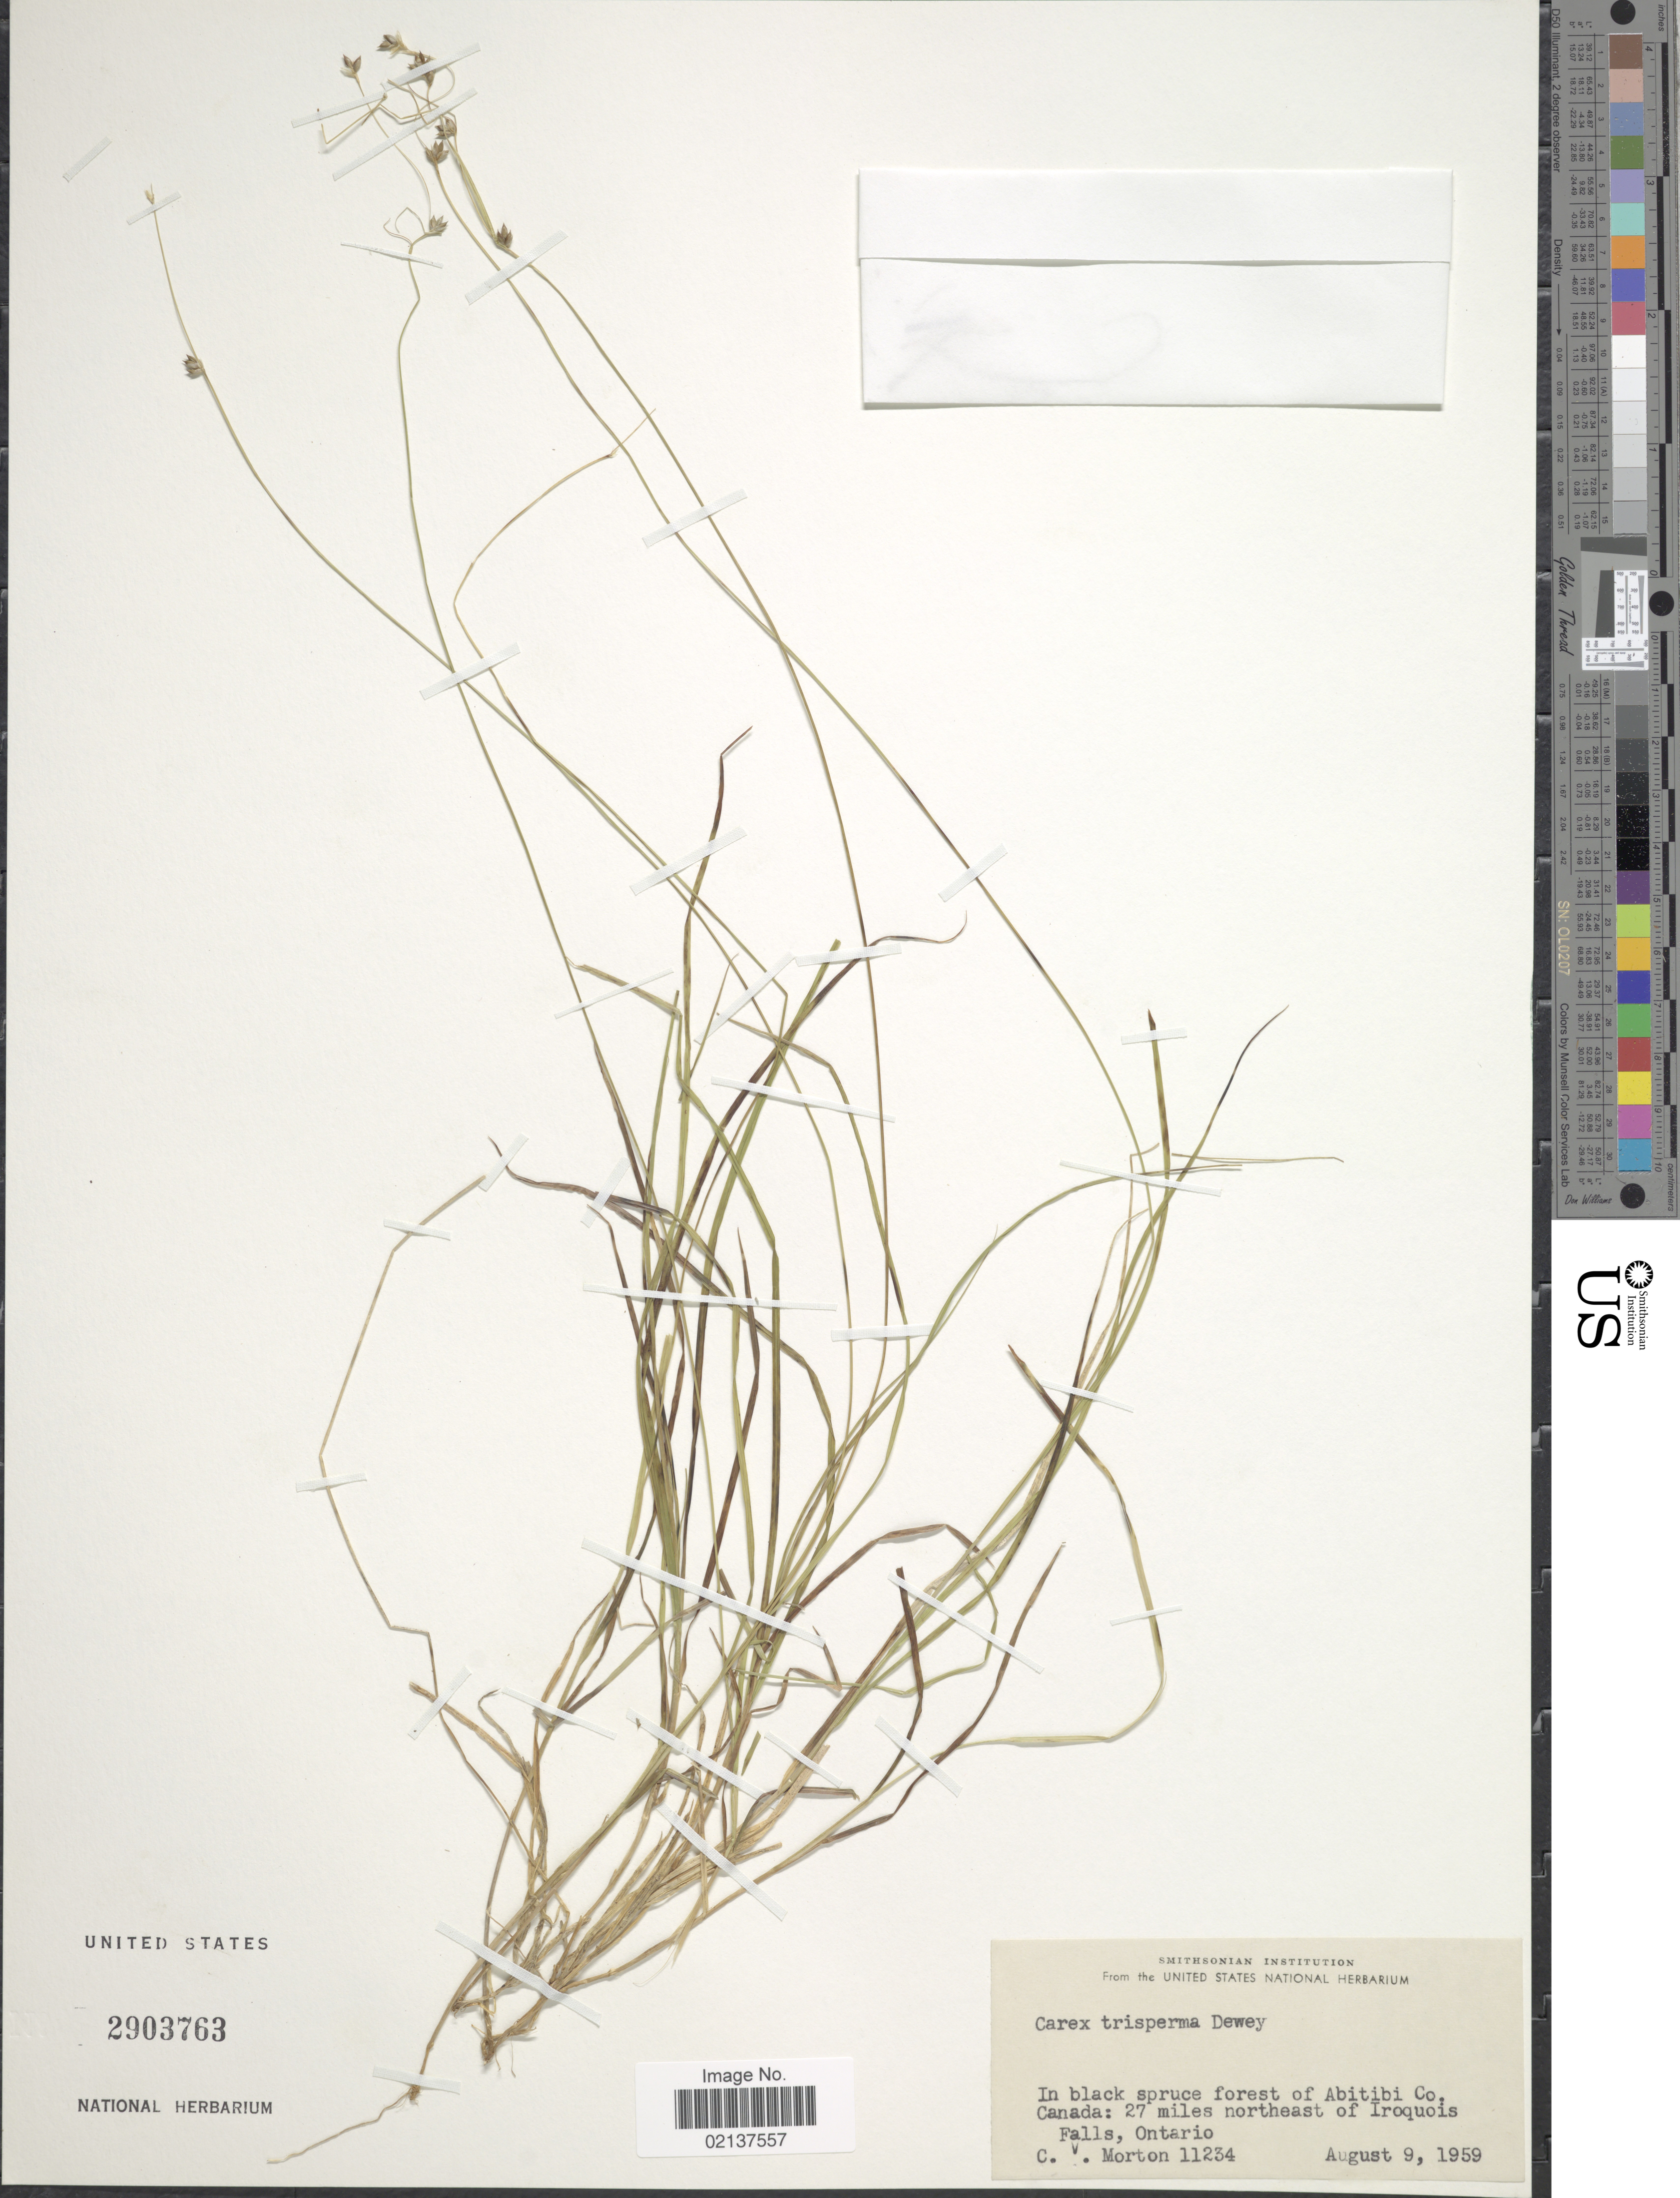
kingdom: Plantae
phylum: Tracheophyta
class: Liliopsida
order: Poales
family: Cyperaceae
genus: Carex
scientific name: Carex trisperma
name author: Dewey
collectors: C. V. Morton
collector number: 11234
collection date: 1959-08-09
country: Canada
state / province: Ontario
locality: Abitibi Co, 27 miles northeast of Iroquois Falls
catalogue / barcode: US 2903763